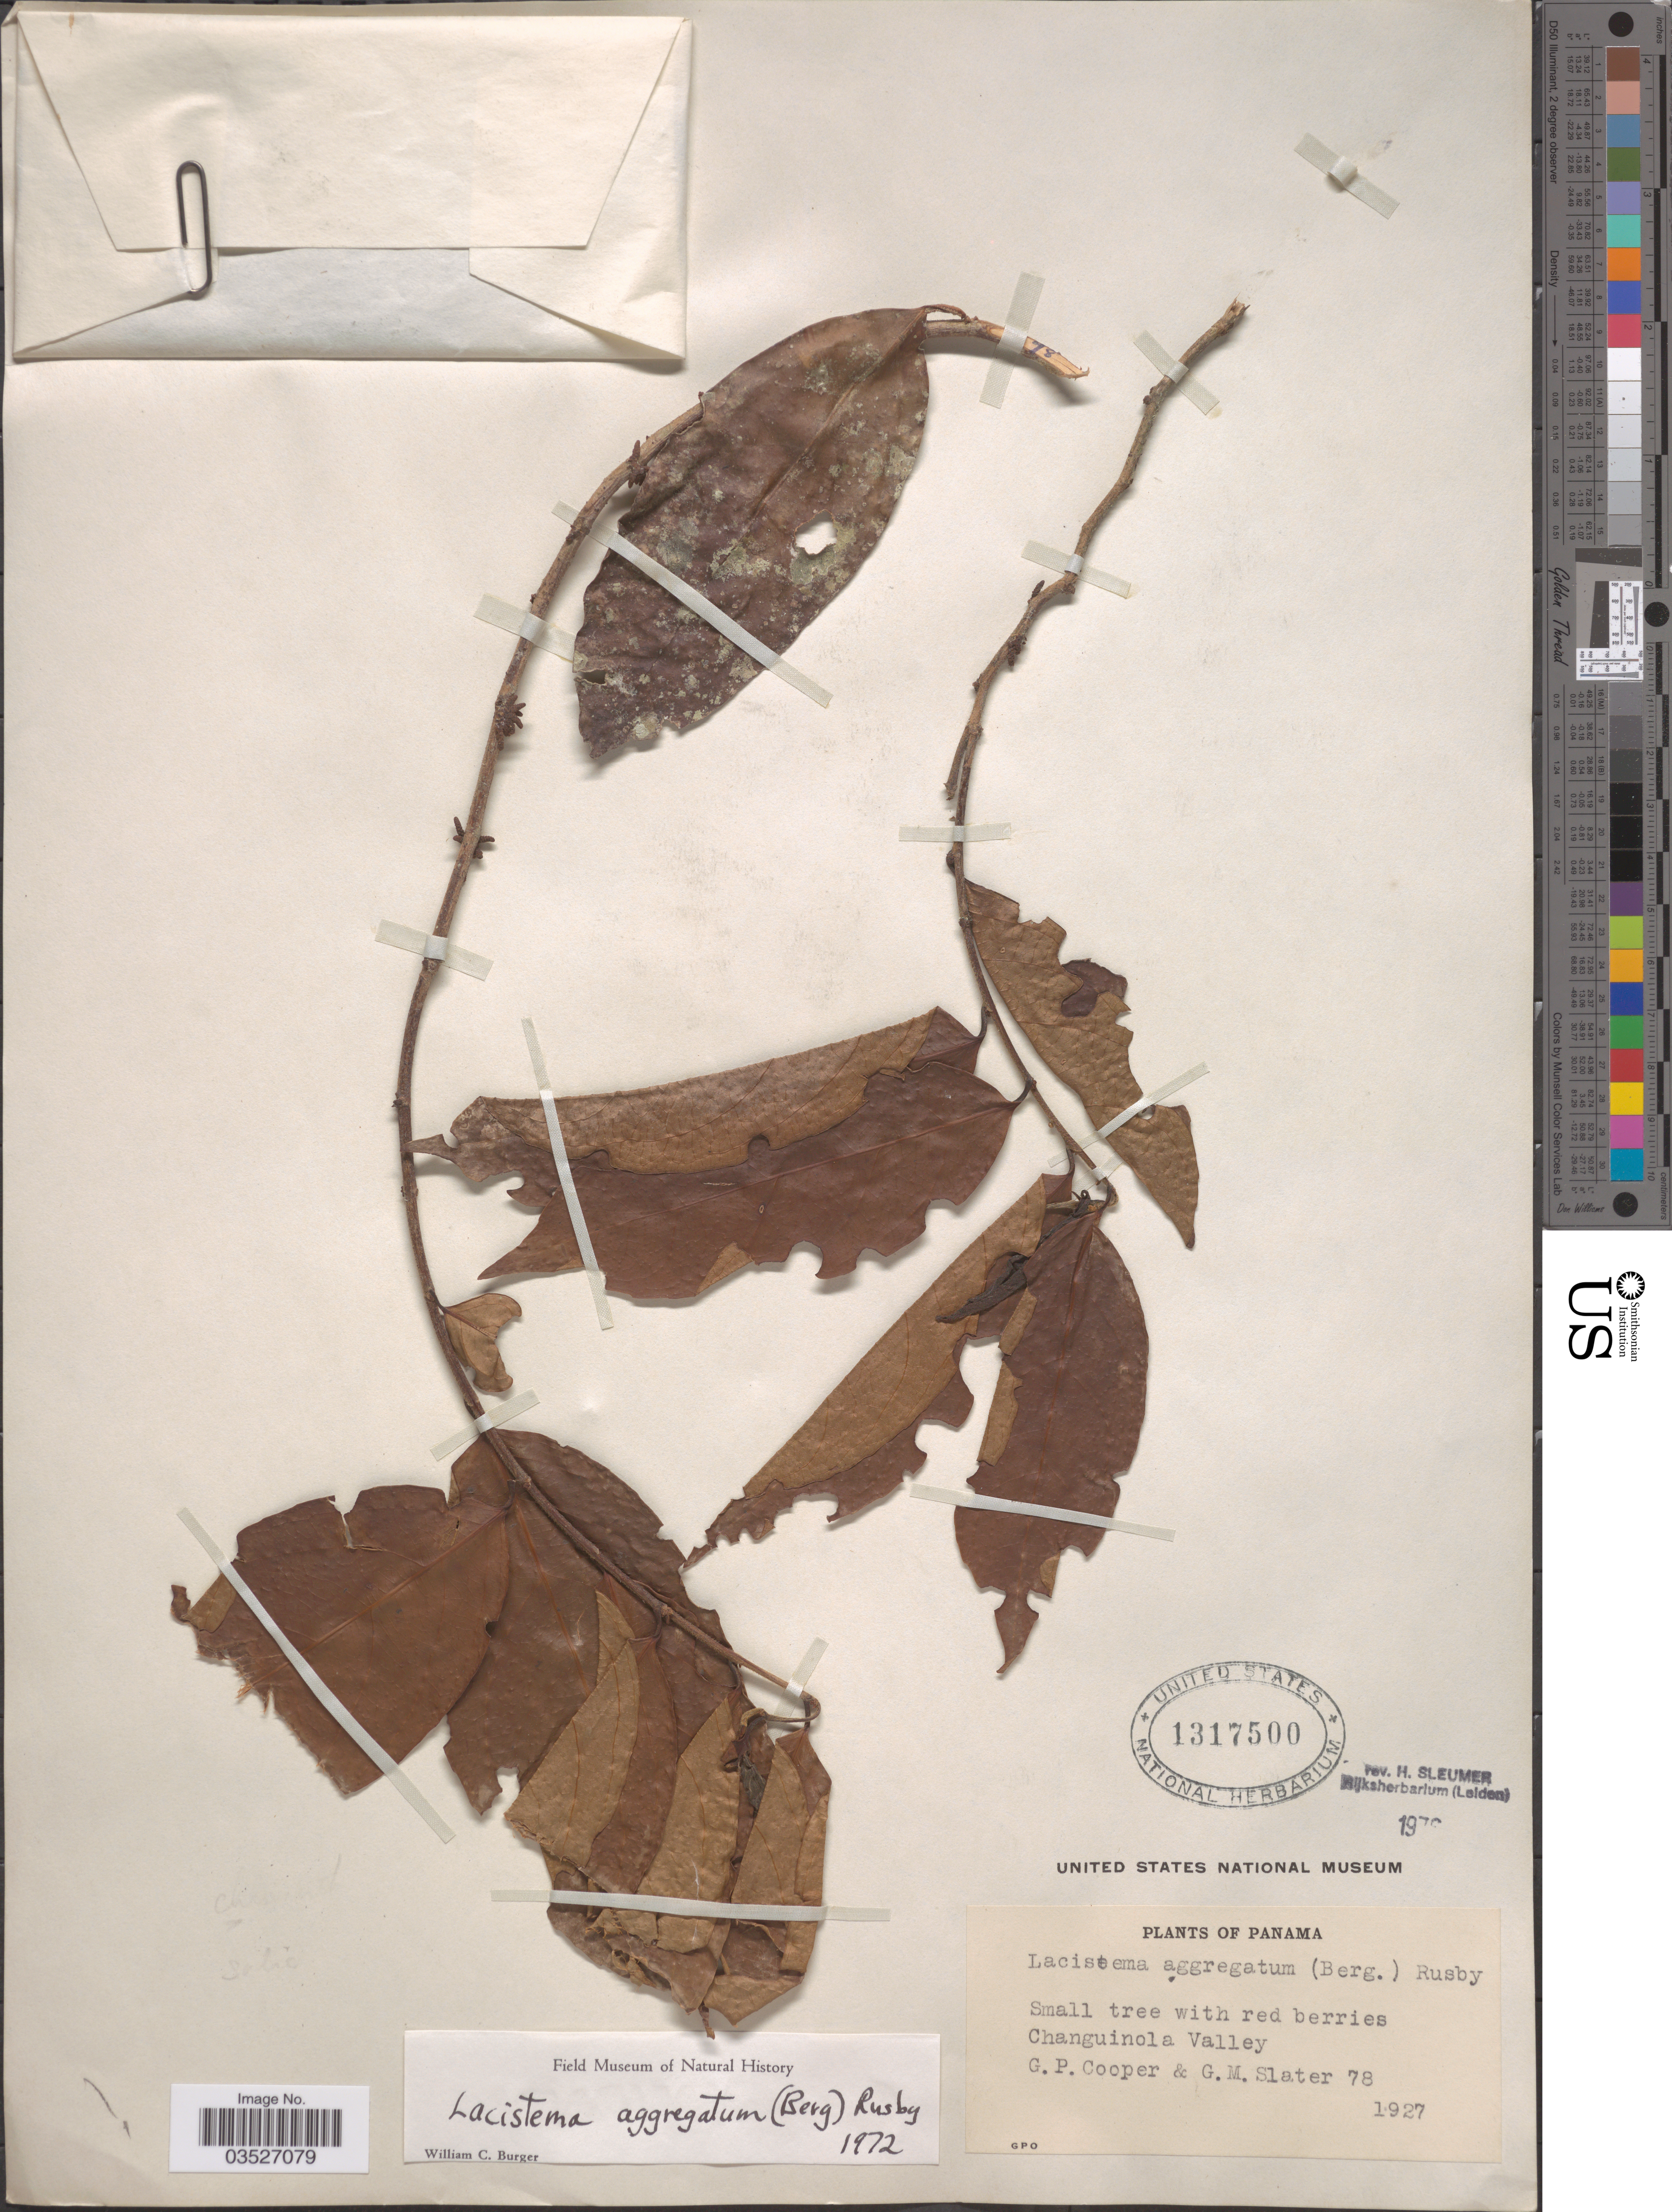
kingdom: Plantae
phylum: Tracheophyta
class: Magnoliopsida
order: Malpighiales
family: Lacistemataceae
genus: Lacistema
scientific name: Lacistema aggregatum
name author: (P.J. Bergius) Rusby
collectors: G. Cooper & G. Slater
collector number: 78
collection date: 1927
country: Panama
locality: Changuinola Valley.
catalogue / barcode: US 1317500